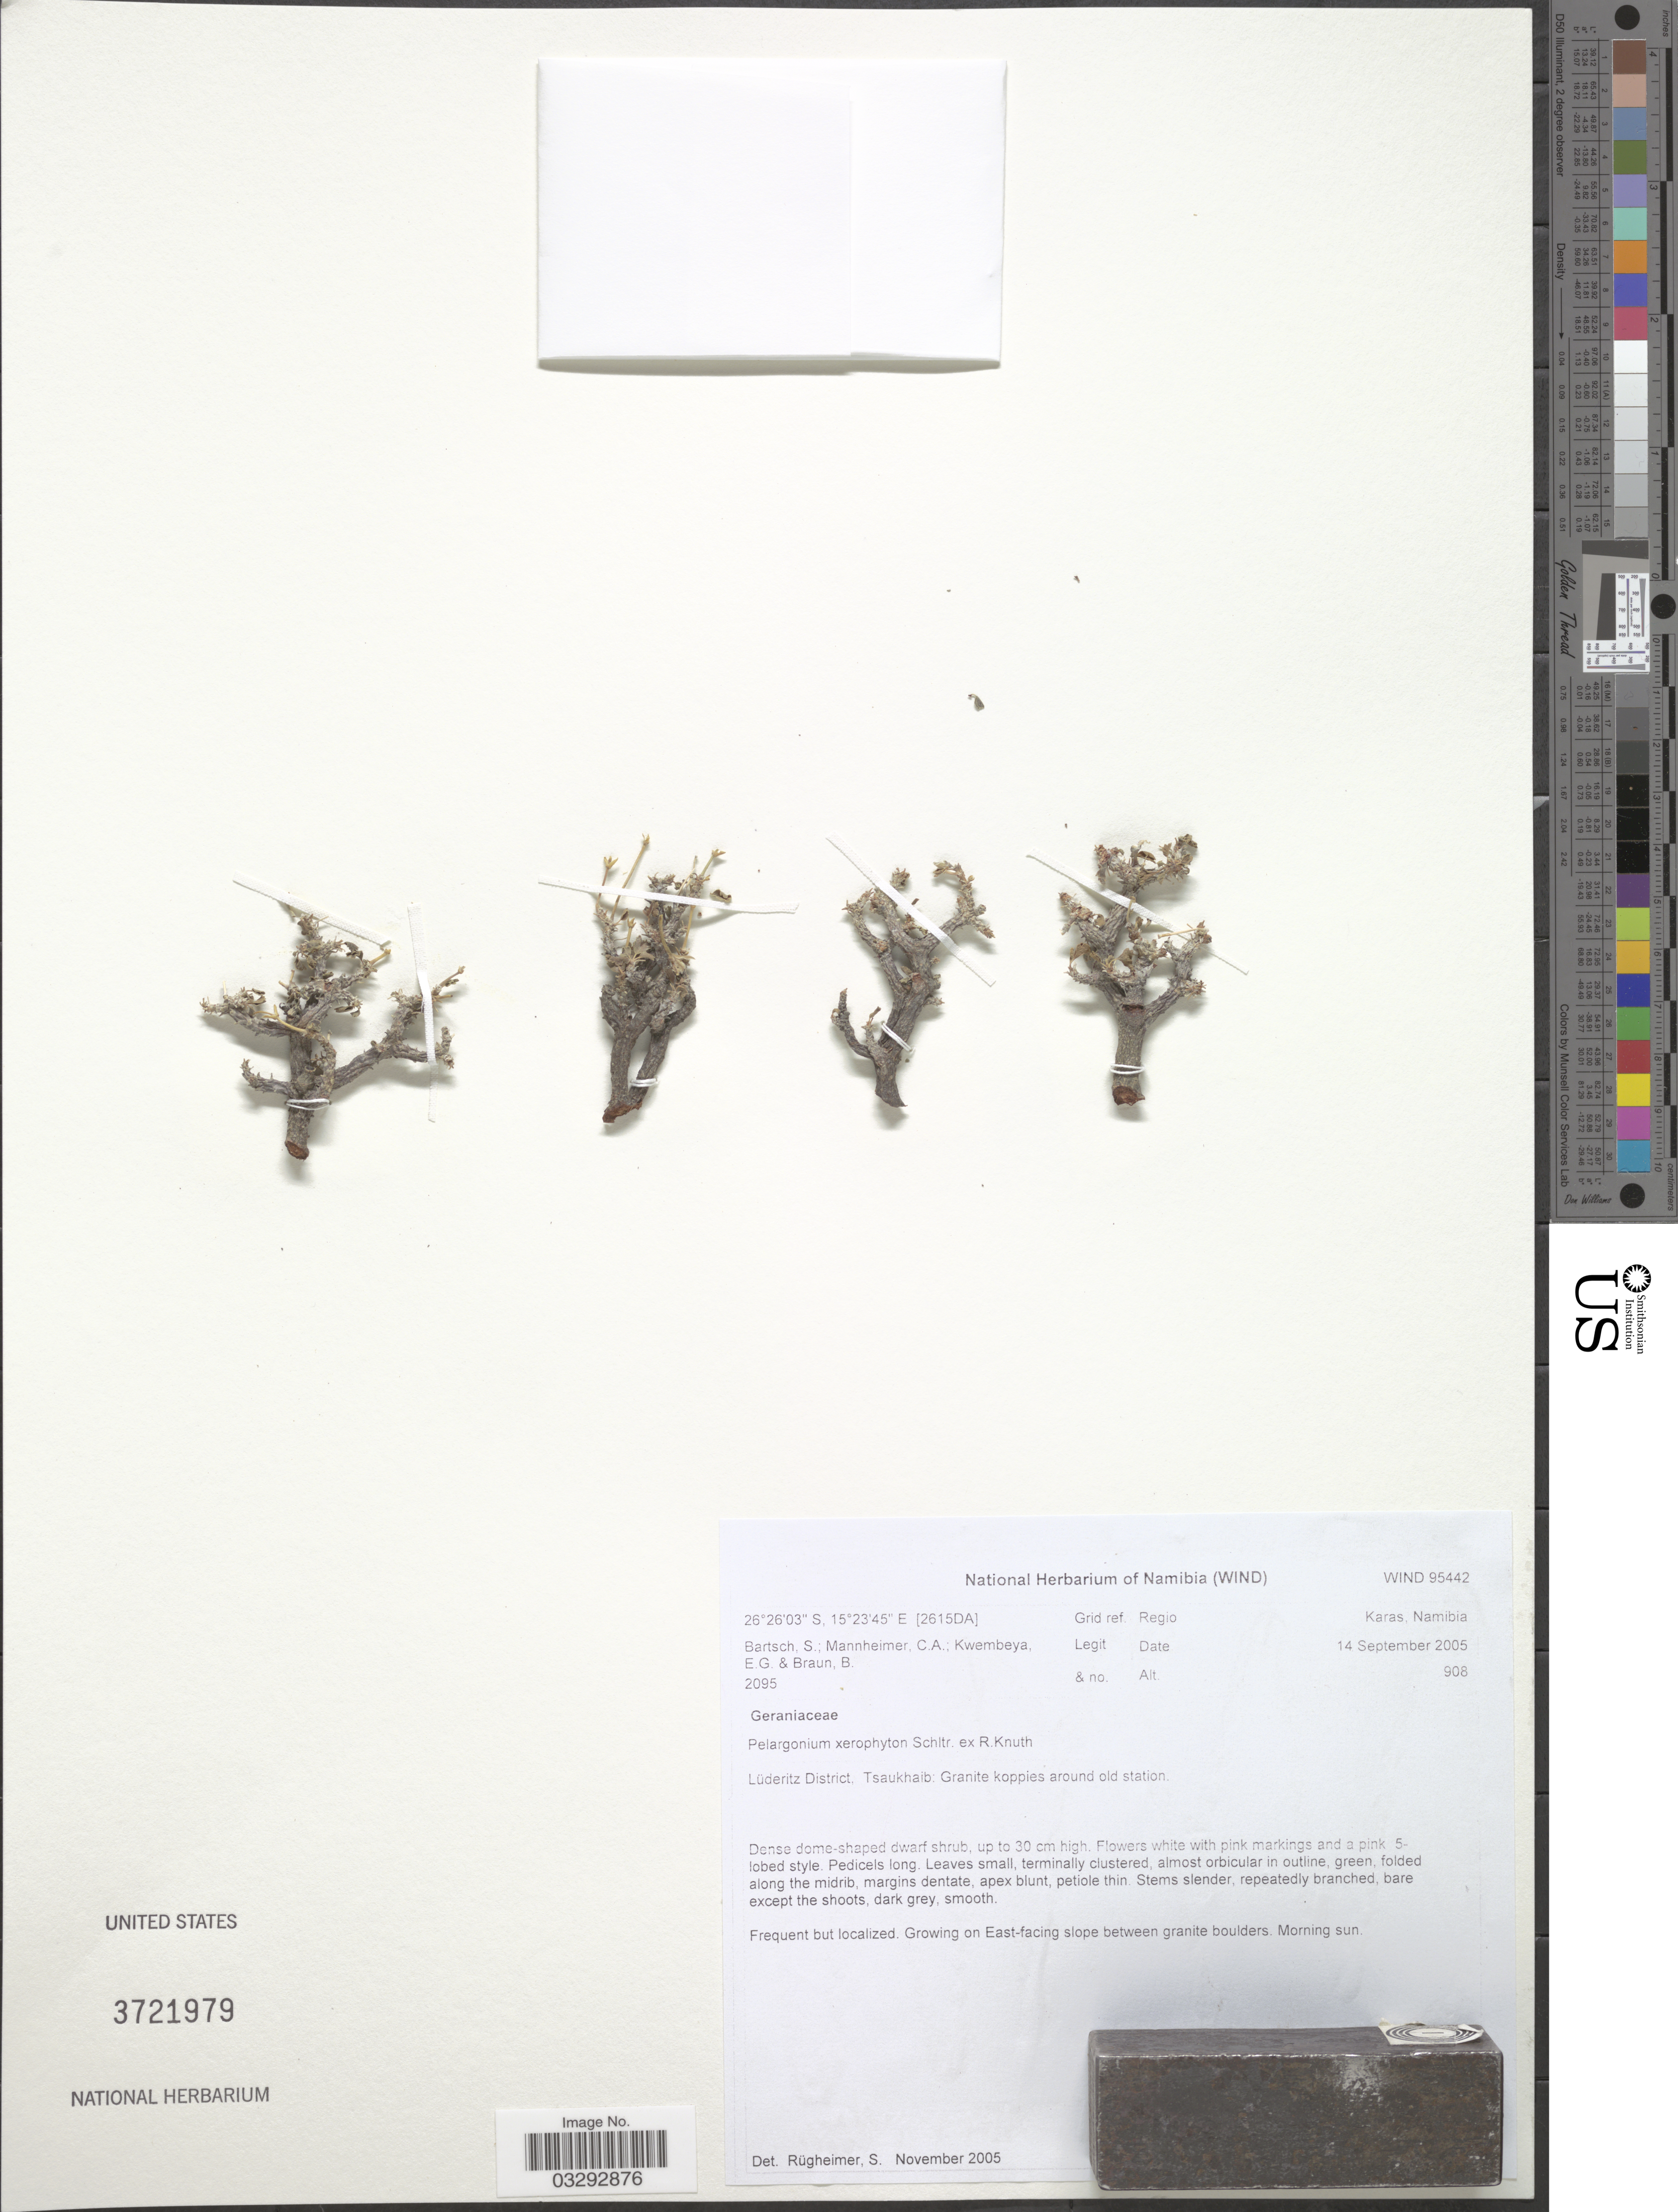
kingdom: Plantae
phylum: Tracheophyta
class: Magnoliopsida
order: Geraniales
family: Geraniaceae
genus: Pelargonium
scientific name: Pelargonium xerophyton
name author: Schltr. ex R. Knuth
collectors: S. Bartsch, C. A. Mannheimer, E. Kwembeya & B. Braun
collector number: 2095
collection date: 2005-09-14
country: Namibia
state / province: Karas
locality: Grid ref. [2615DA], Regio Karas Namibia, Lüderitz District, Tsaukhaib: Granite koppies around old station.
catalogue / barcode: US 3721979